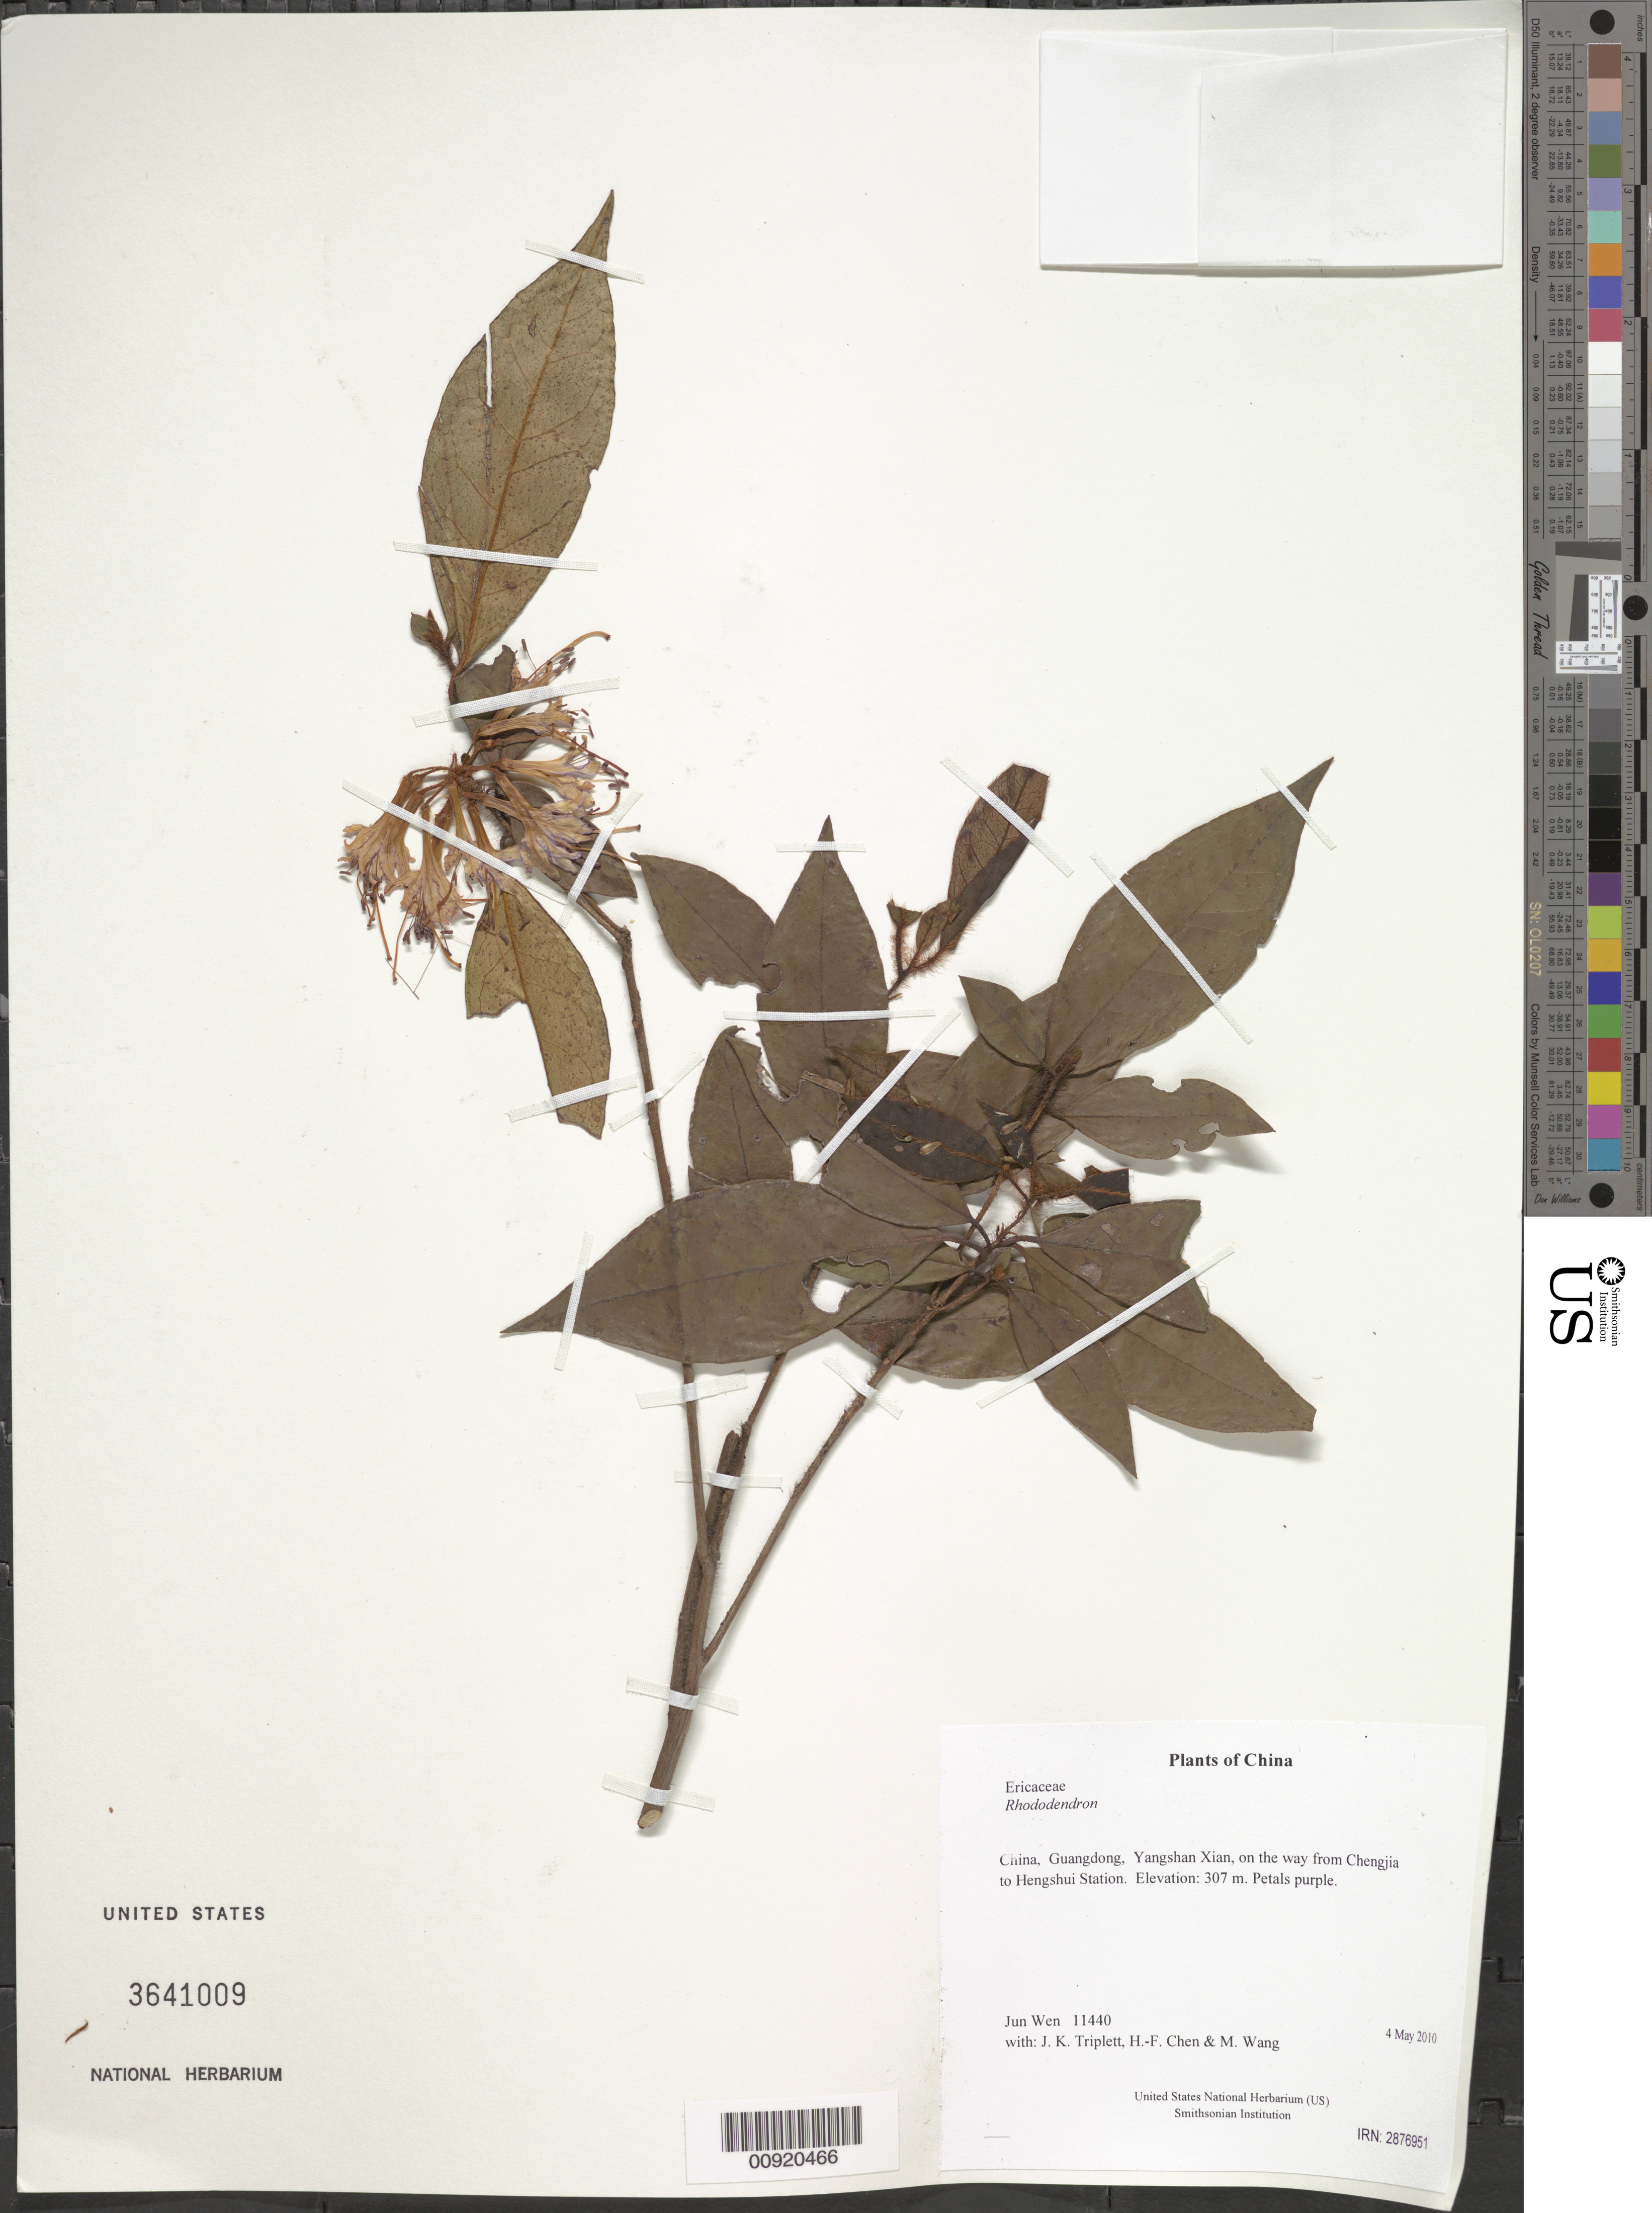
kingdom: Plantae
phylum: Tracheophyta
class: Magnoliopsida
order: Ericales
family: Ericaceae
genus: Rhododendron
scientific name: Rhododendron sp.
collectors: J. Wen, J. K. Triplett, H.-F. Chen & M. Wang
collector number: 11440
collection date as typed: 4 May 2010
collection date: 2010-05-04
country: China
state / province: Guangdong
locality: Yangshan Xian, on the way from Chengjia to Hengshui Station.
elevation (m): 307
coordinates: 24 50.674 N, 112 52.418 E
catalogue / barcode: US 3641009